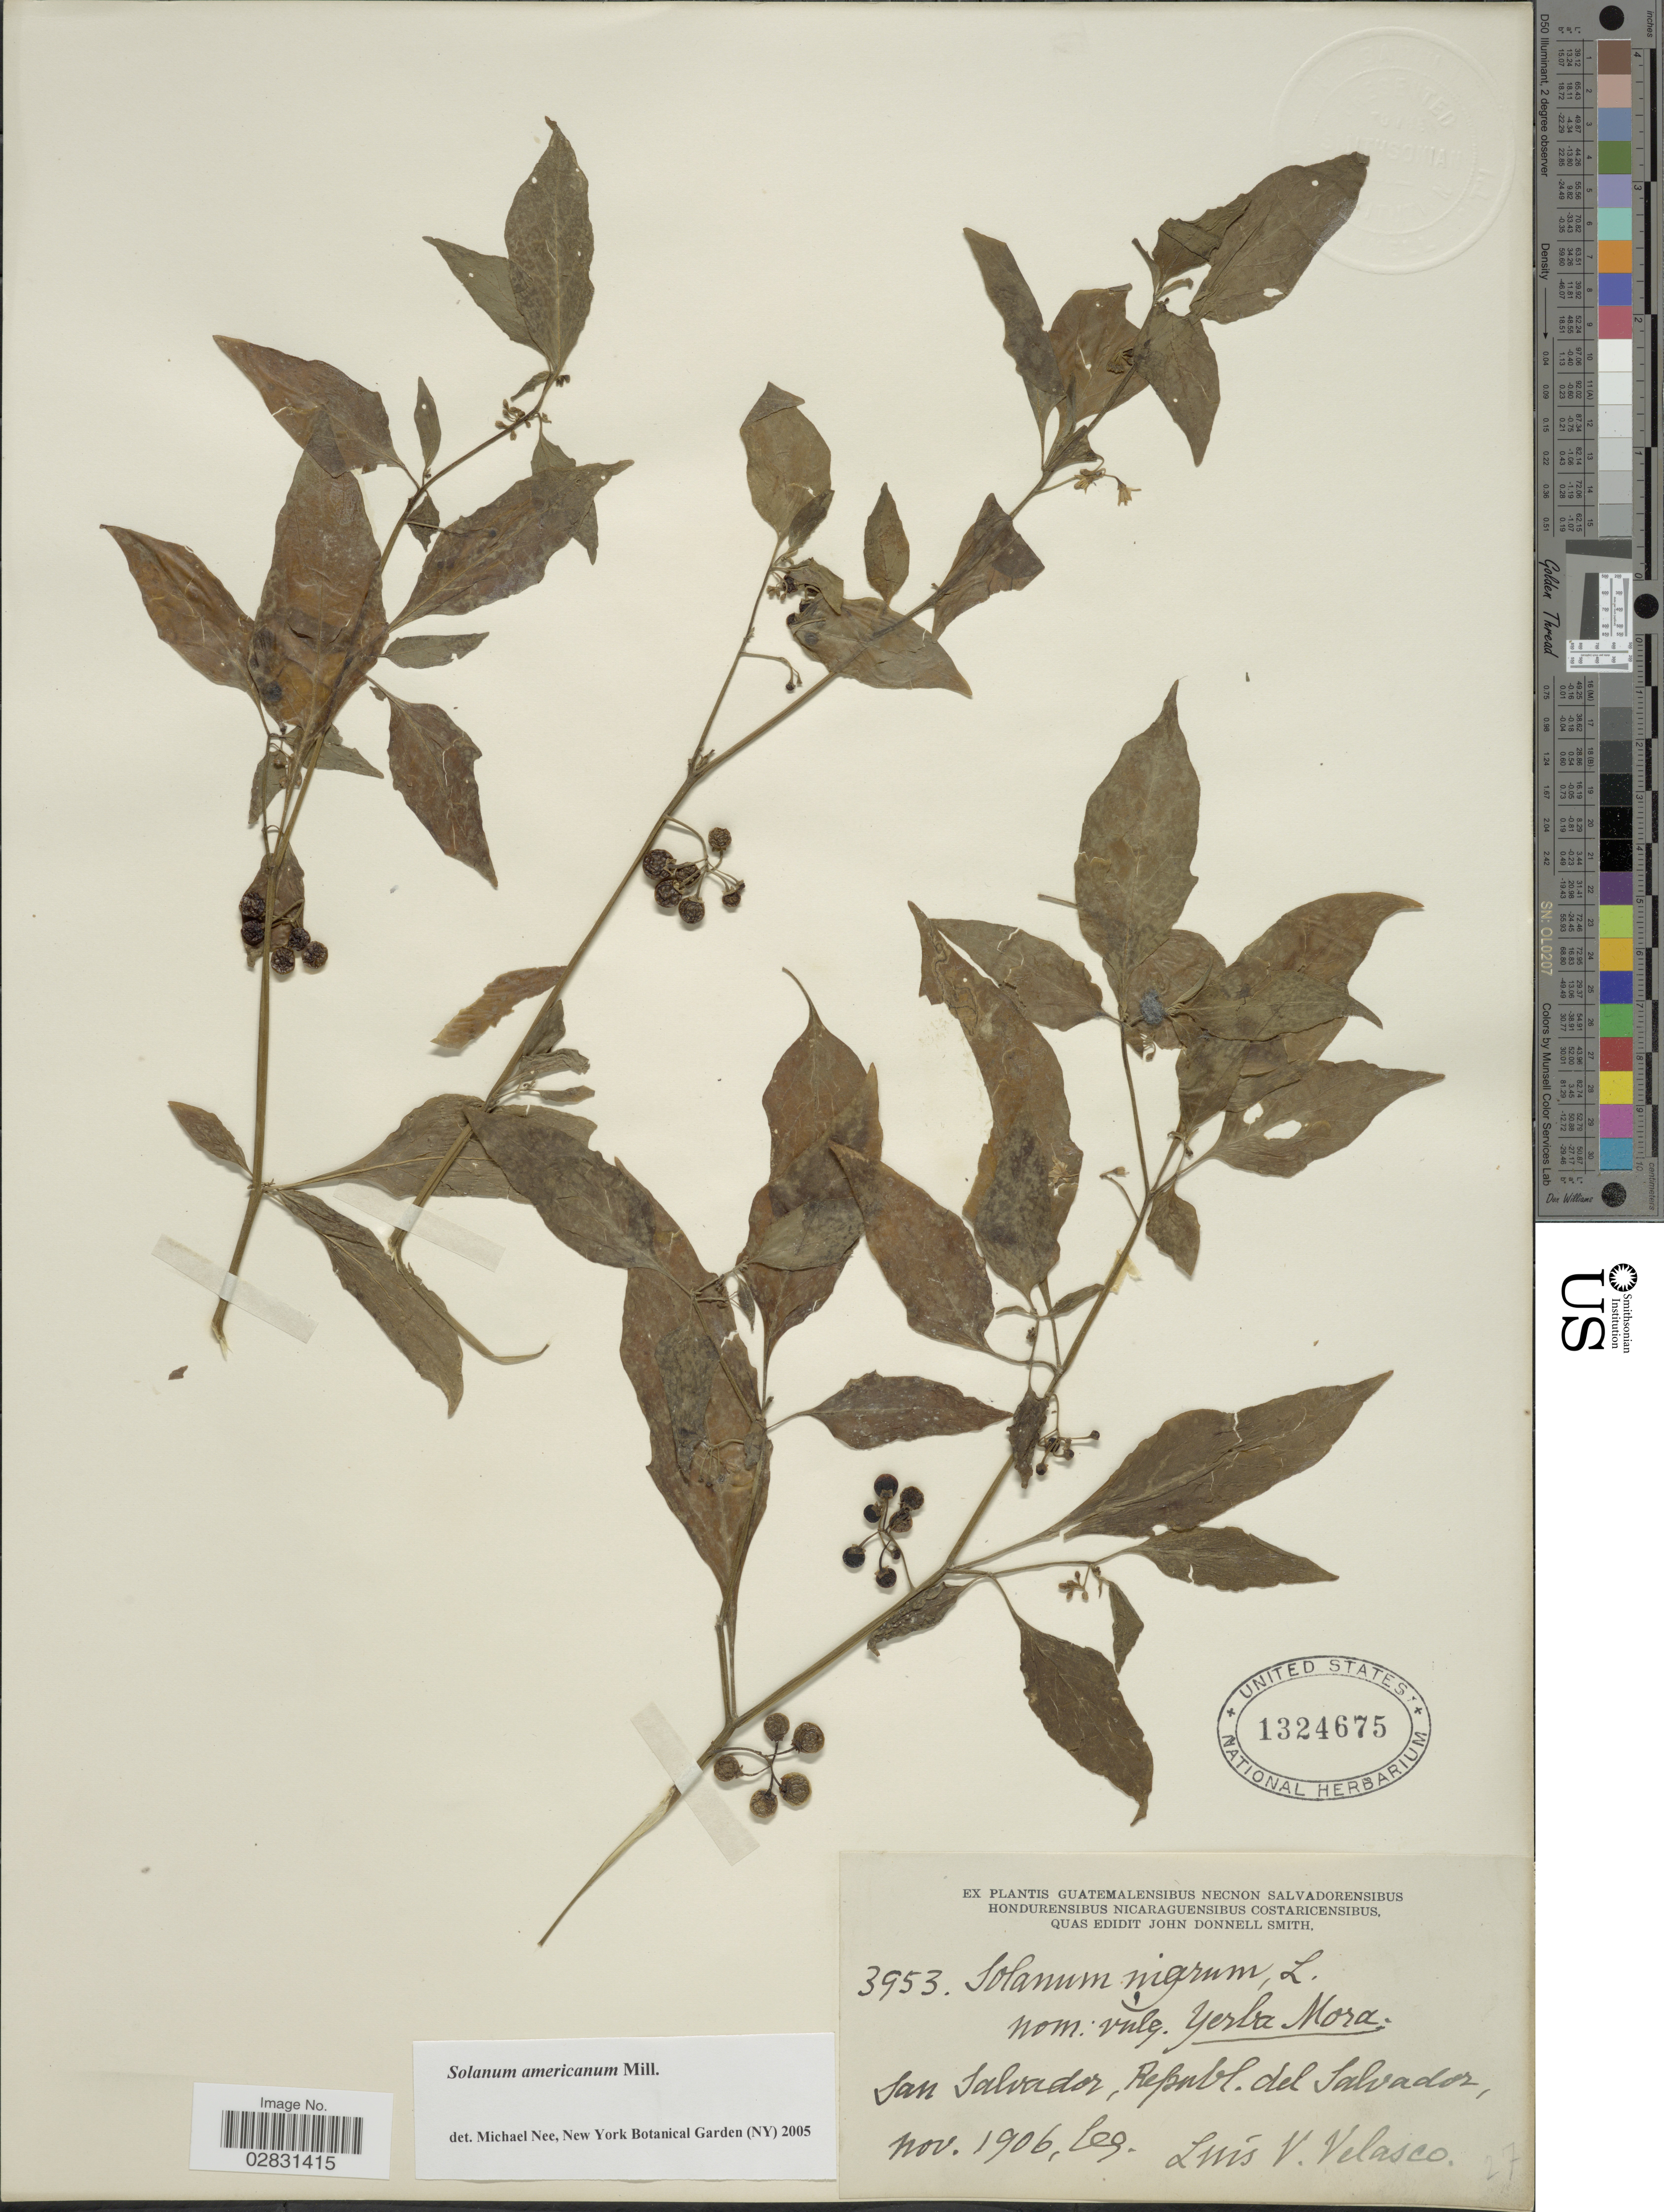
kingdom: Plantae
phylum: Tracheophyta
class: Magnoliopsida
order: Solanales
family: Solanaceae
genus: Solanum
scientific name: Solanum americanum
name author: Mill.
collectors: L. Velasco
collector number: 3953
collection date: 1906-11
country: El Salvador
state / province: San Salvador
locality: San Salvador, Reupbl. del Salvador.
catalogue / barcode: US 1324675